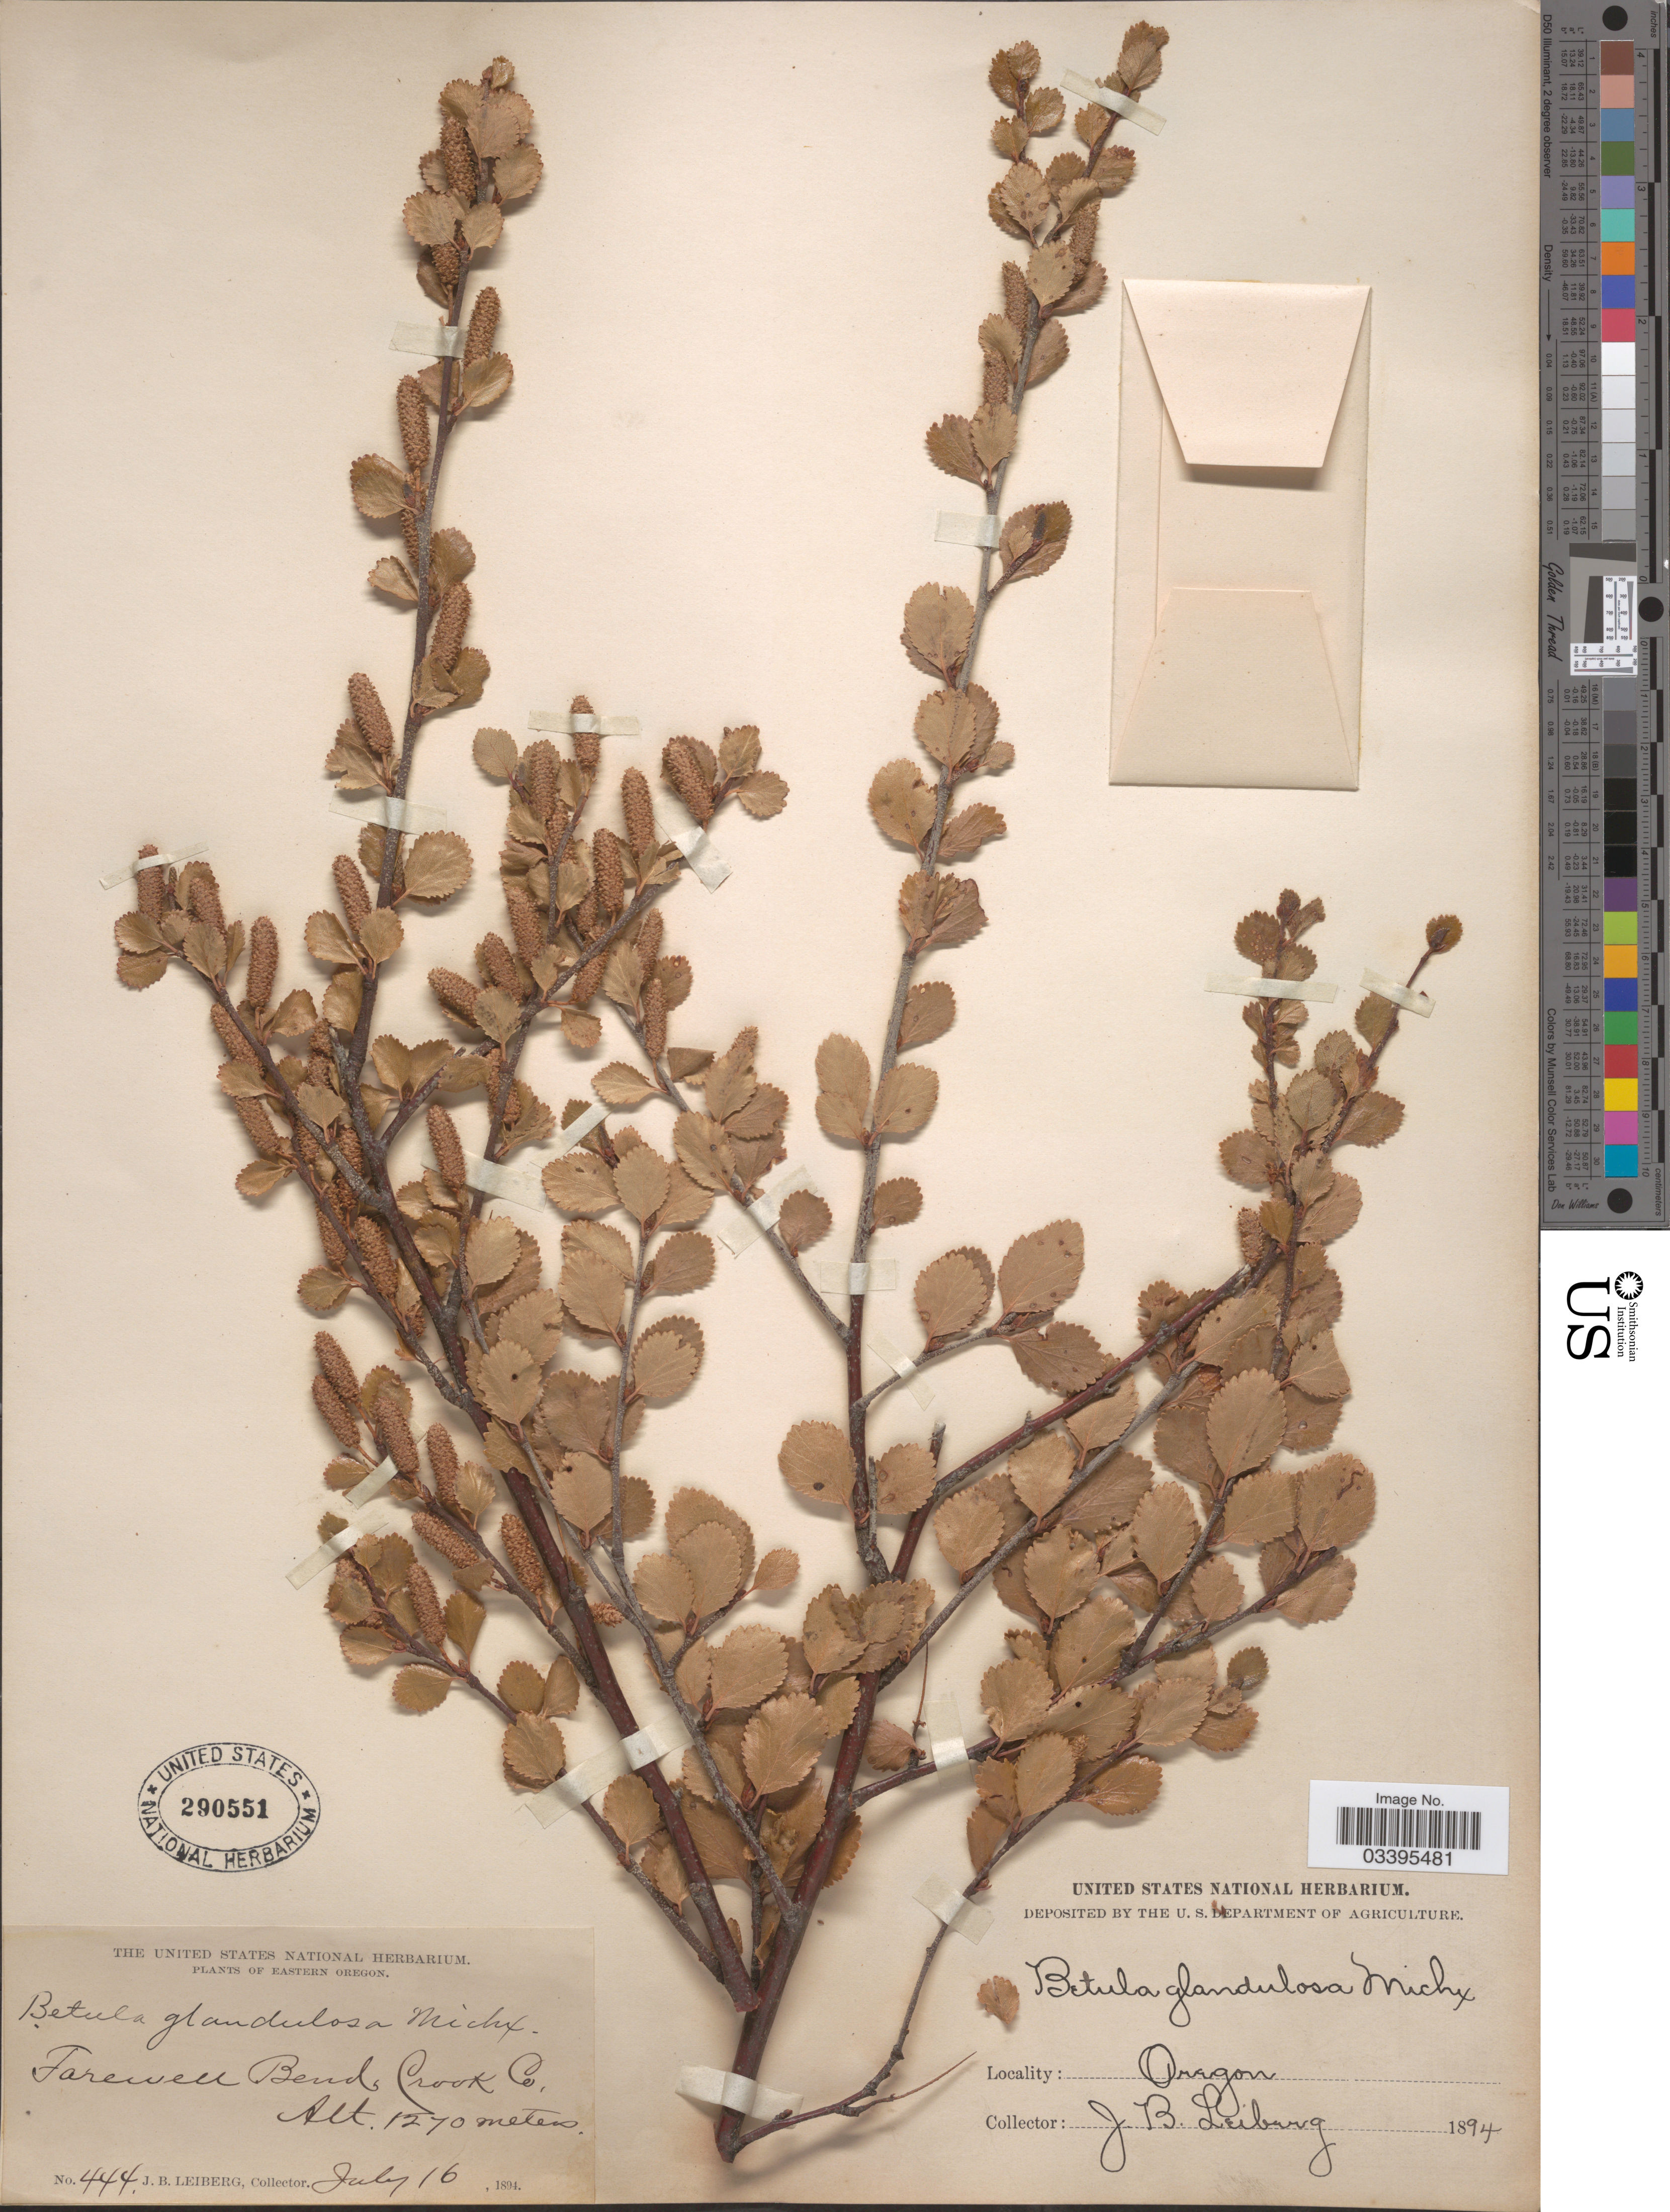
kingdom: Plantae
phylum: Tracheophyta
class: Magnoliopsida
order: Fagales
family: Betulaceae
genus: Betula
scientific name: Betula glandulosa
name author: Michx.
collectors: J. B. Leiberg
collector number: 444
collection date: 1894-07-16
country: United States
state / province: Oregon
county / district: Crook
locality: Eastern Oregon. Farewell Bend, Crook Co.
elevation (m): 1270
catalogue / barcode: US 290551